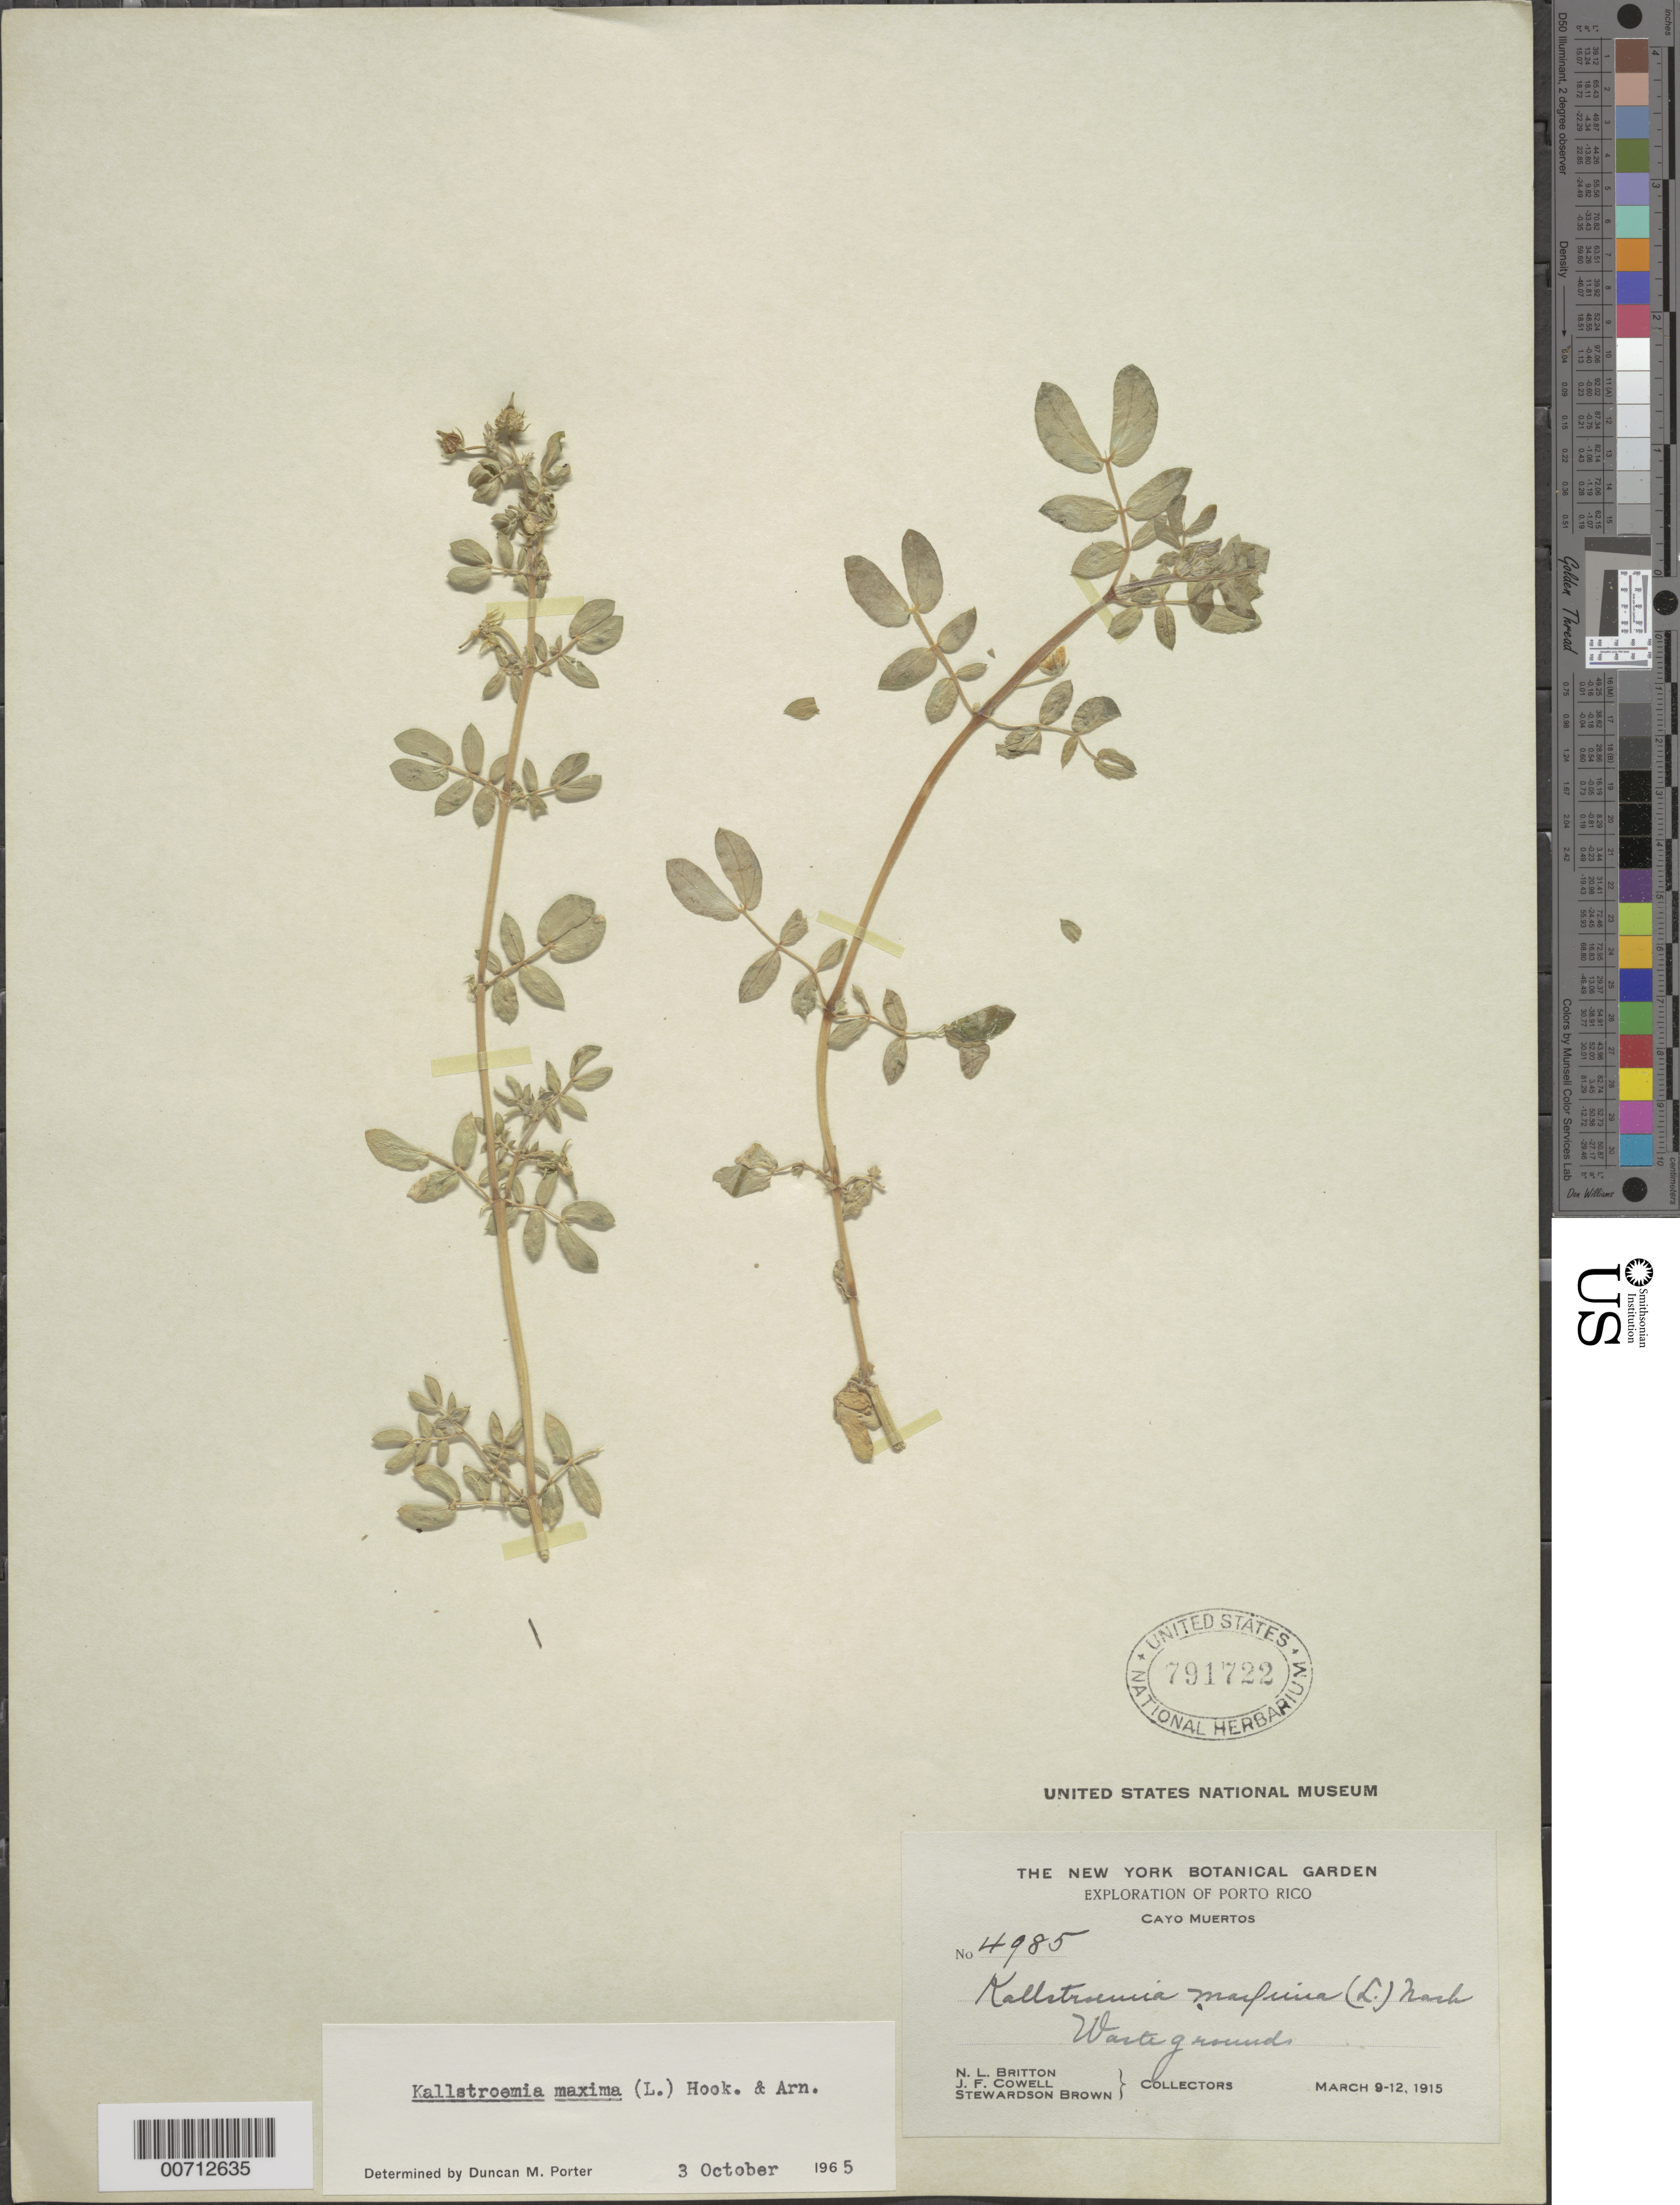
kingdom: Plantae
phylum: Tracheophyta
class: Magnoliopsida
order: Zygophyllales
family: Zygophyllaceae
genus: Kallstroemia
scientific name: Kallstroemia maxima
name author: (L.) Hook. & Arn.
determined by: Porter, D. M.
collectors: N. Britton, J. F. Cowell & S. Brown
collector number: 4985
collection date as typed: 09 Mar 1915 to 12 Mar 1915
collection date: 1915-03-09/1915-03-12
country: Puerto Rico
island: Greater Antilles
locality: Cayo Muertos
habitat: Waste grounds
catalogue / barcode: US 791722